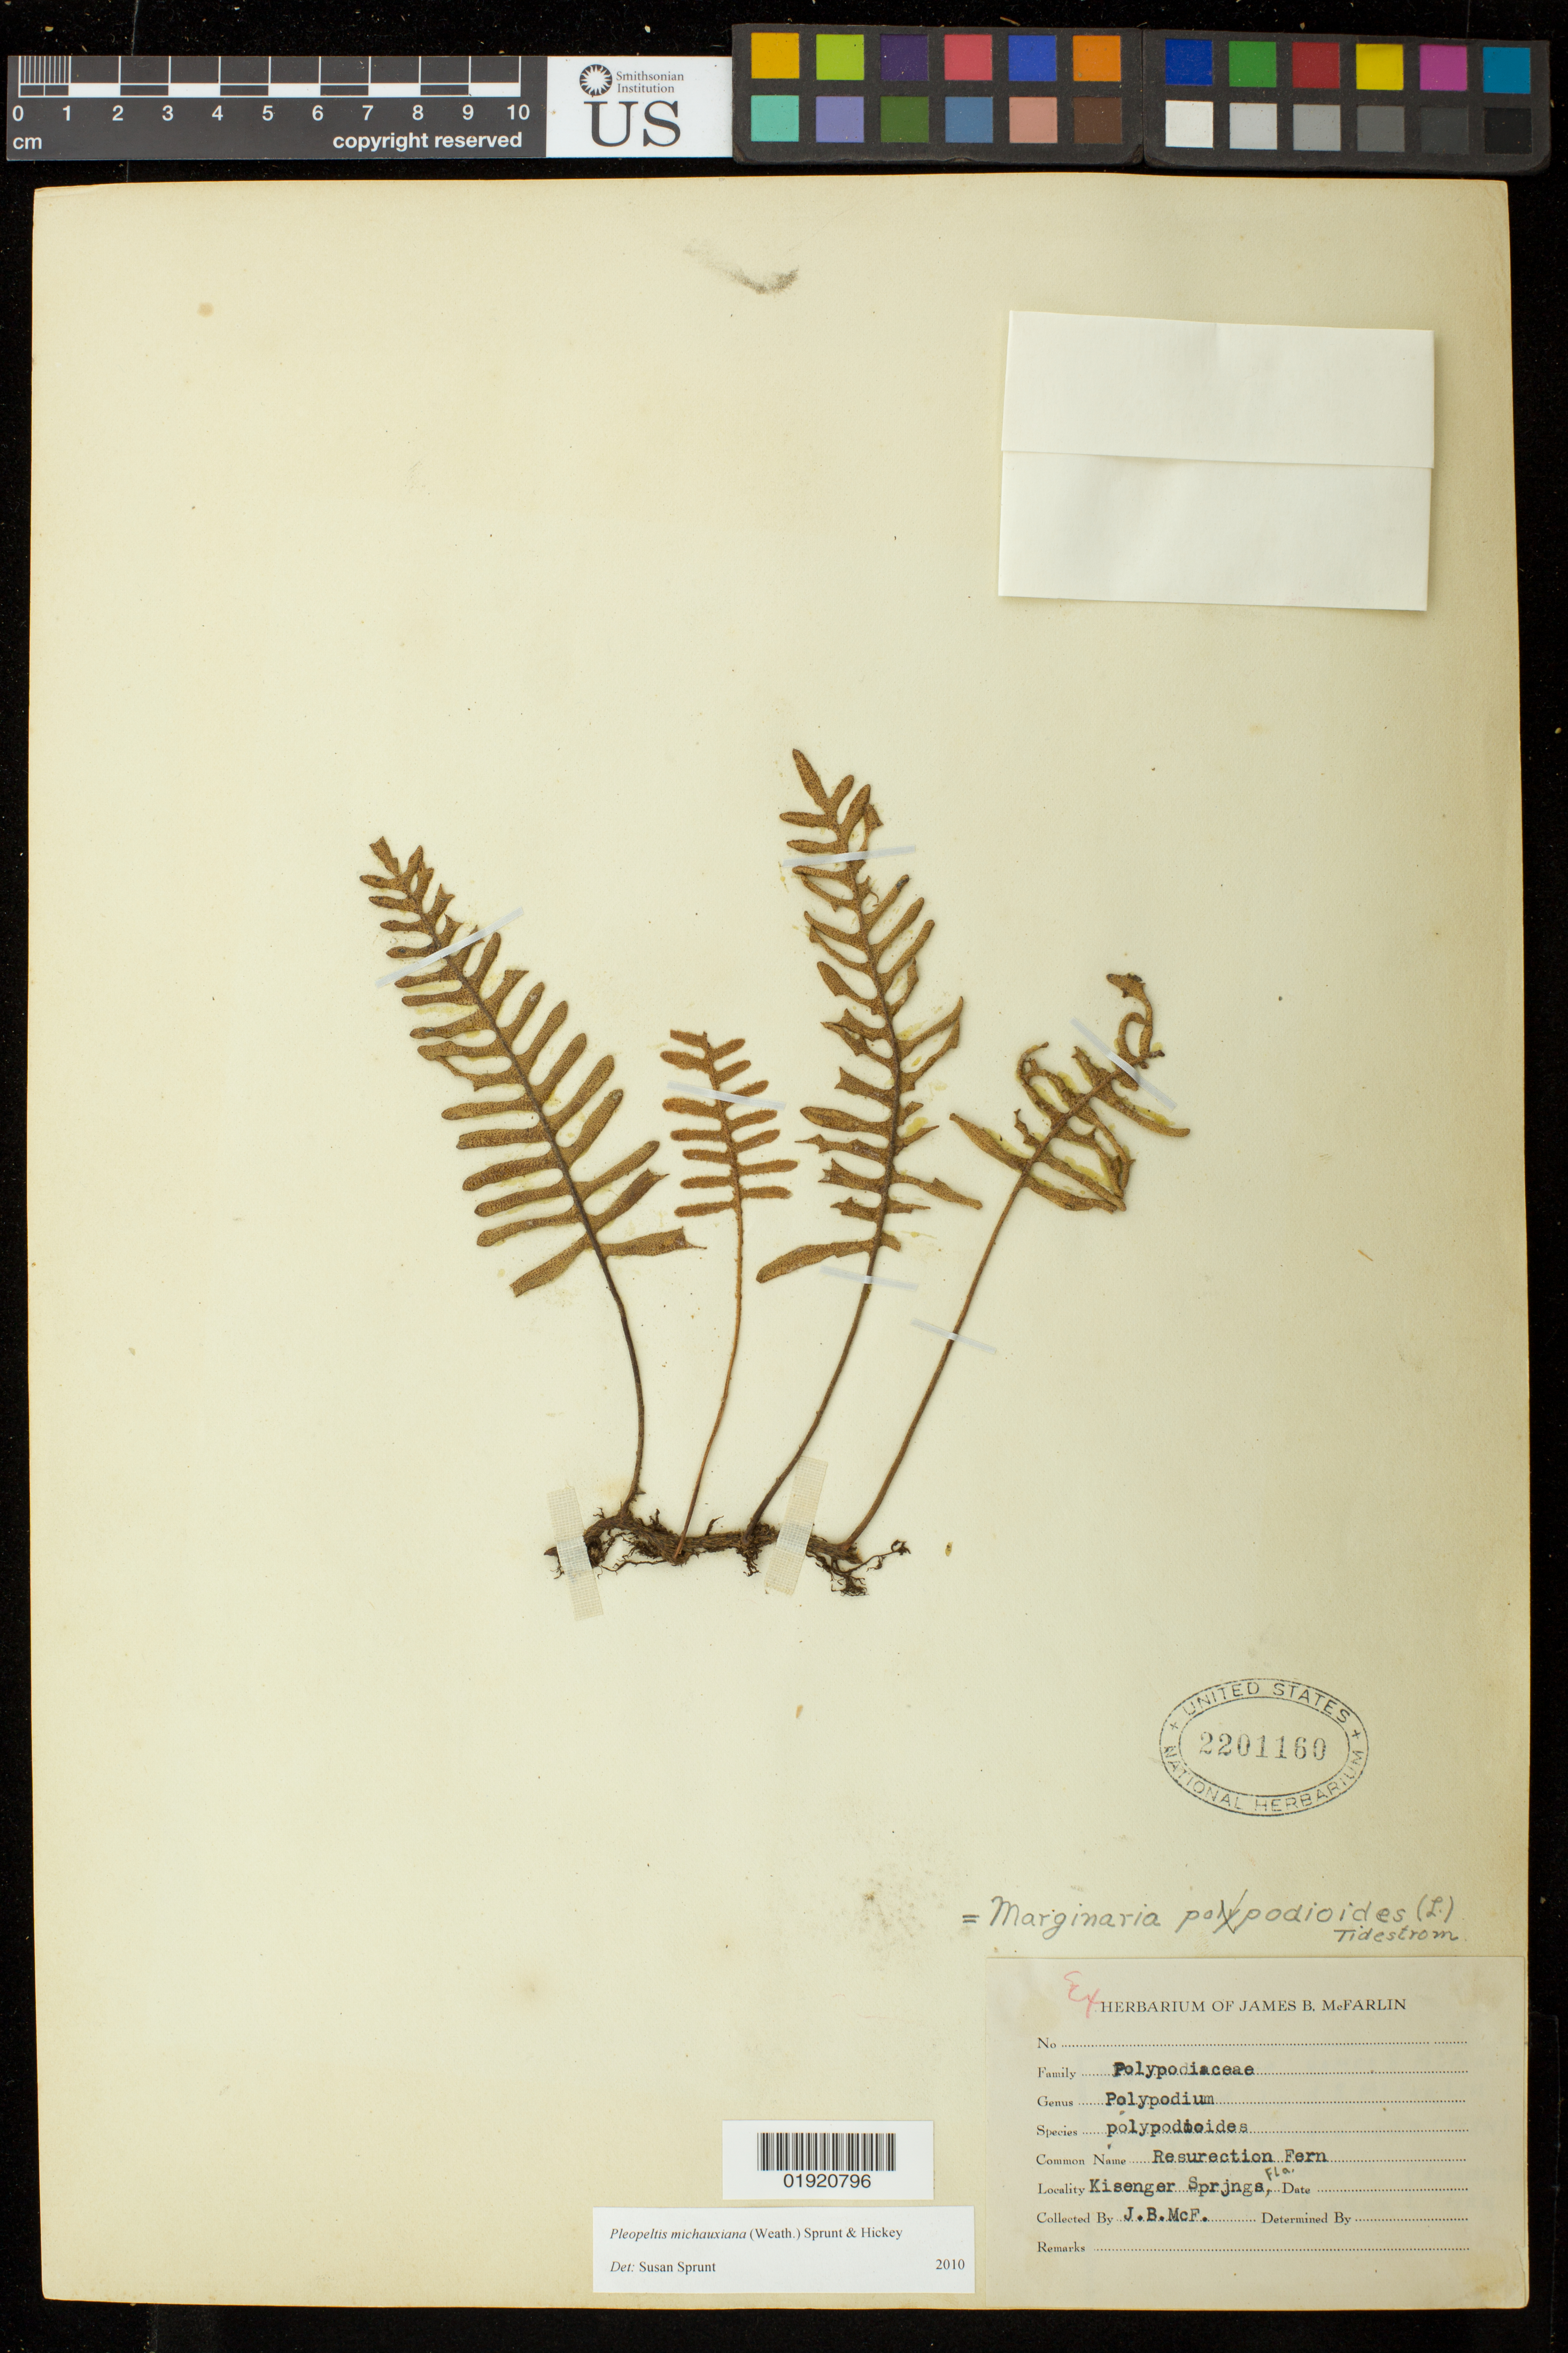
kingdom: Plantae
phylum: Tracheophyta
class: Polypodiopsida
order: Polypodiales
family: Polypodiaceae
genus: Pleopeltis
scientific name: Pleopeltis michauxiana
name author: (Weath.) Hickey & Sprunt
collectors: J. McFarlin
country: United States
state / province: Florida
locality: Kisenger Springs, Fla.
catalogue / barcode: US 2201160